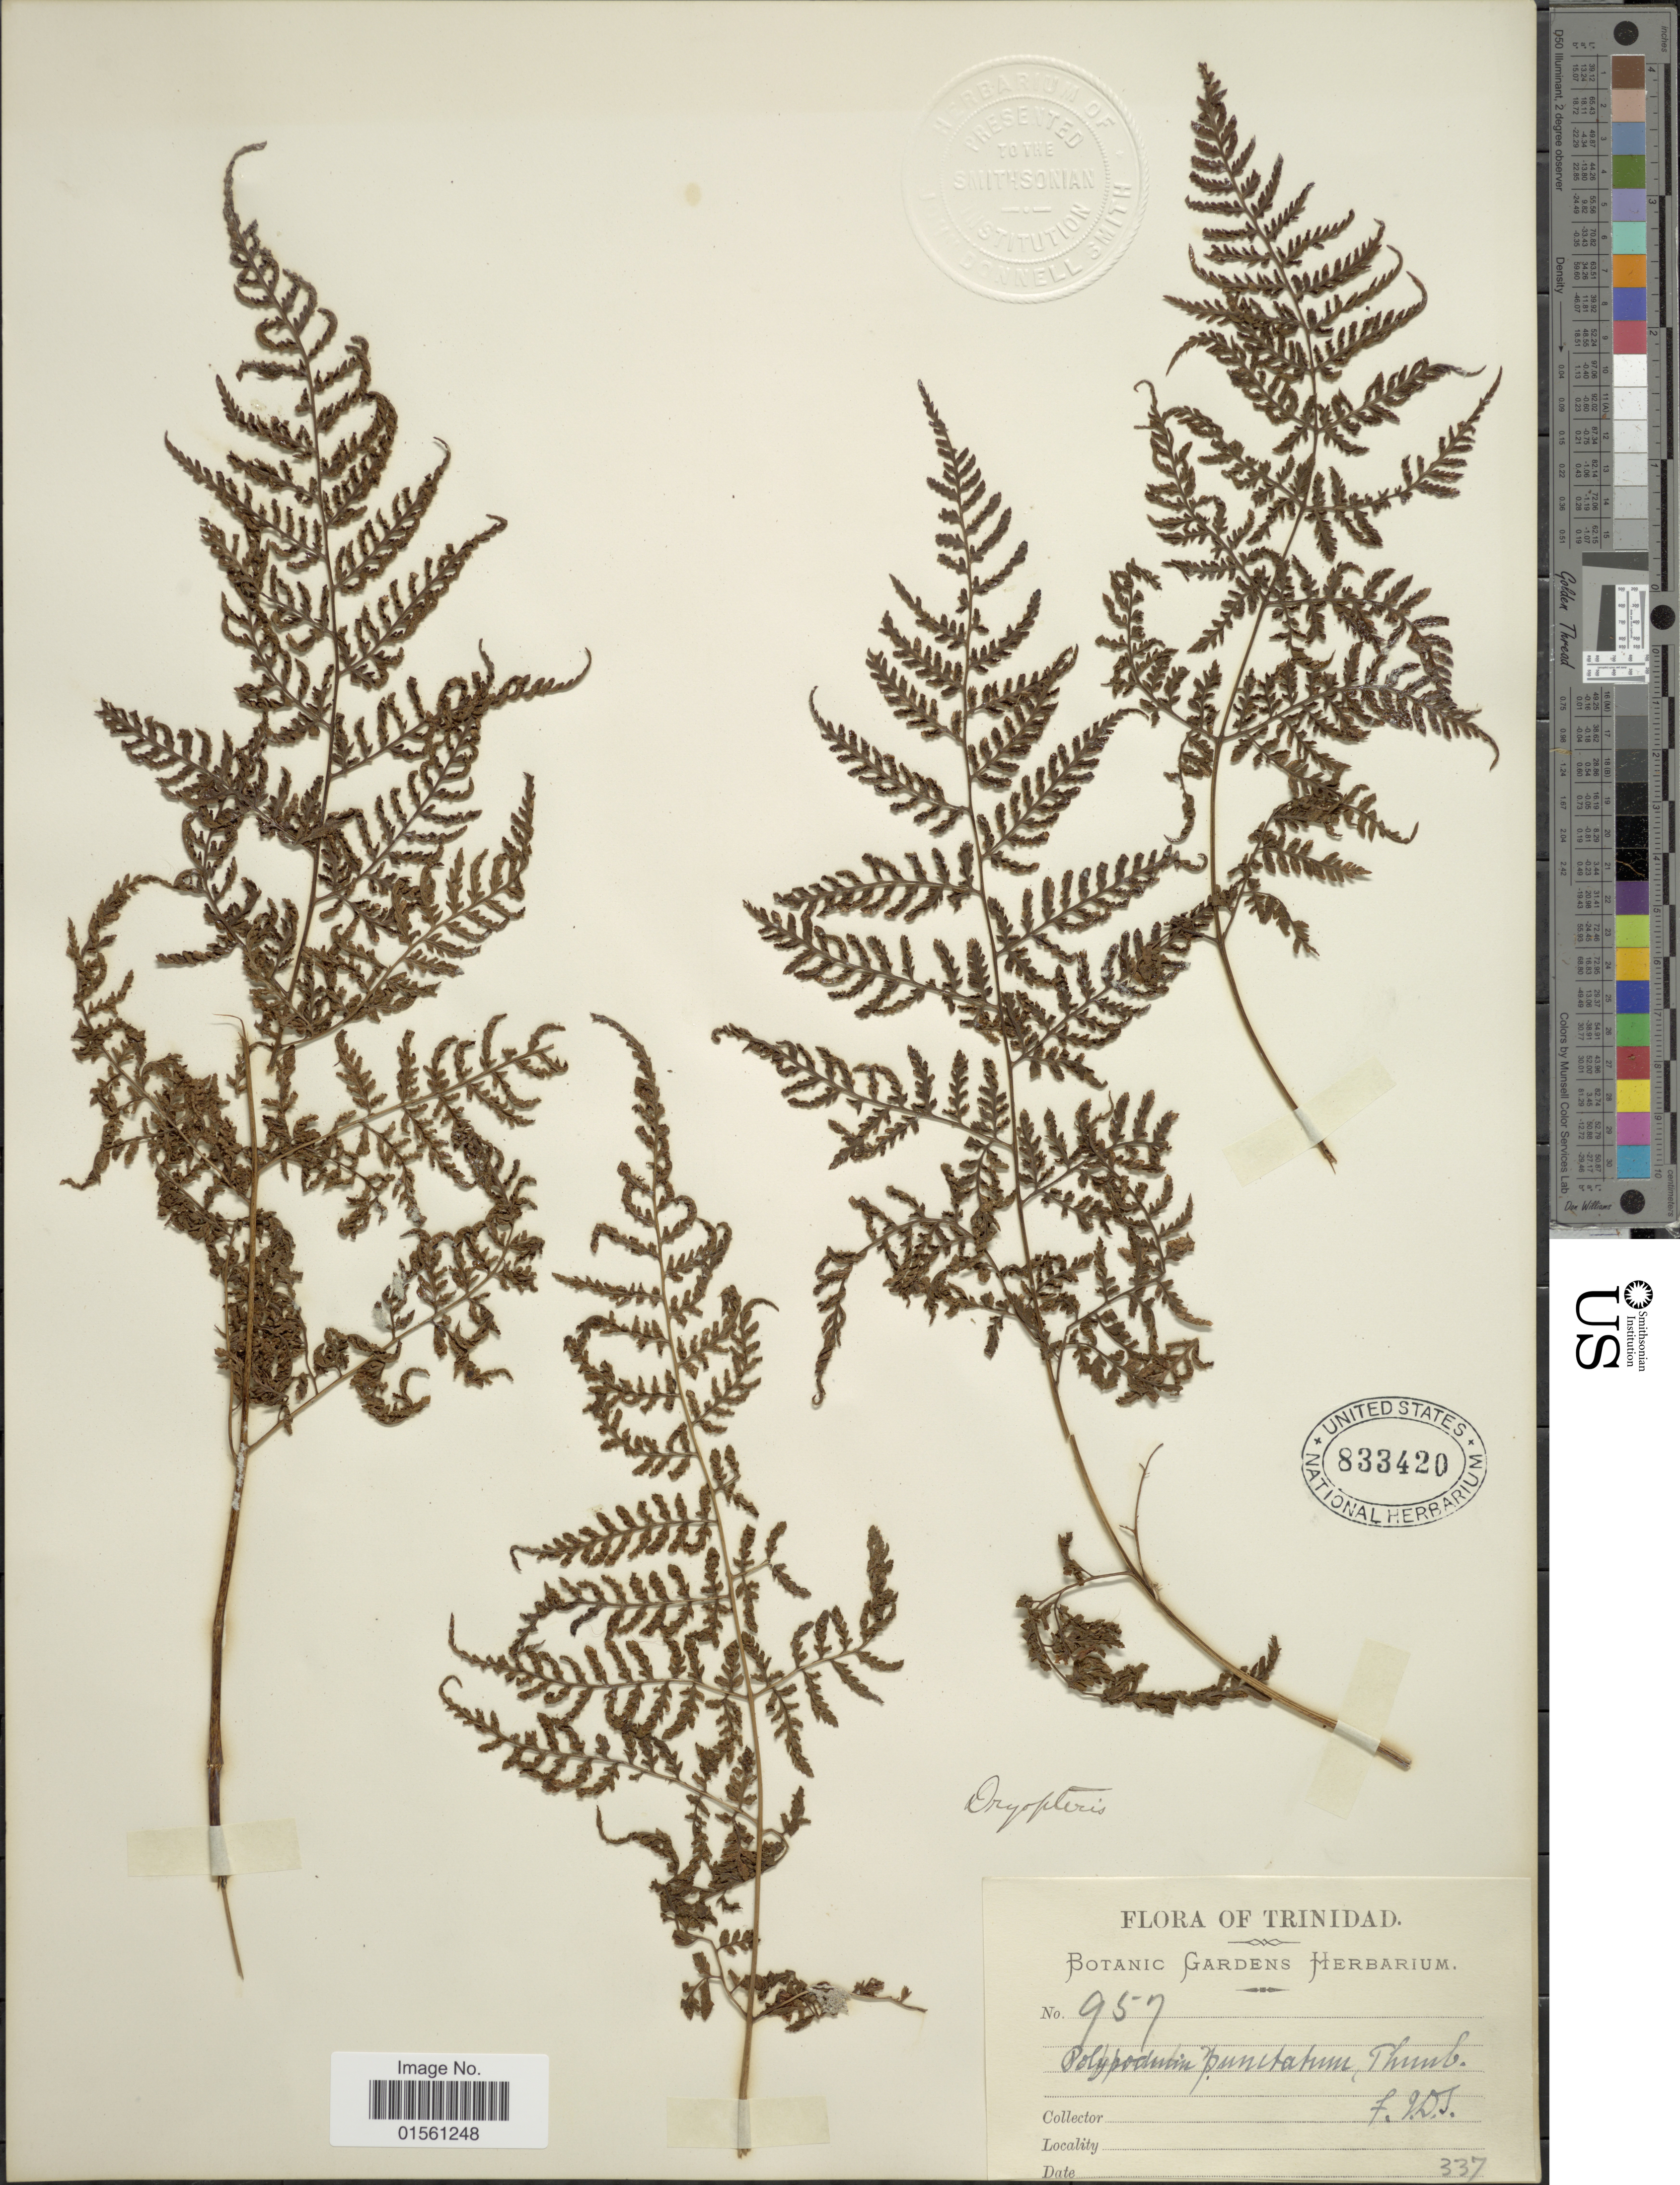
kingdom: Plantae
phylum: Tracheophyta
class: Polypodiopsida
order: Polypodiales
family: Dryopteridaceae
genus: Megalastrum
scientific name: Megalastrum sp.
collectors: J. D. S.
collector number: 957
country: Trinidad and Tobago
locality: Trinidad, Botanic Gardens Herbarium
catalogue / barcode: US 833420